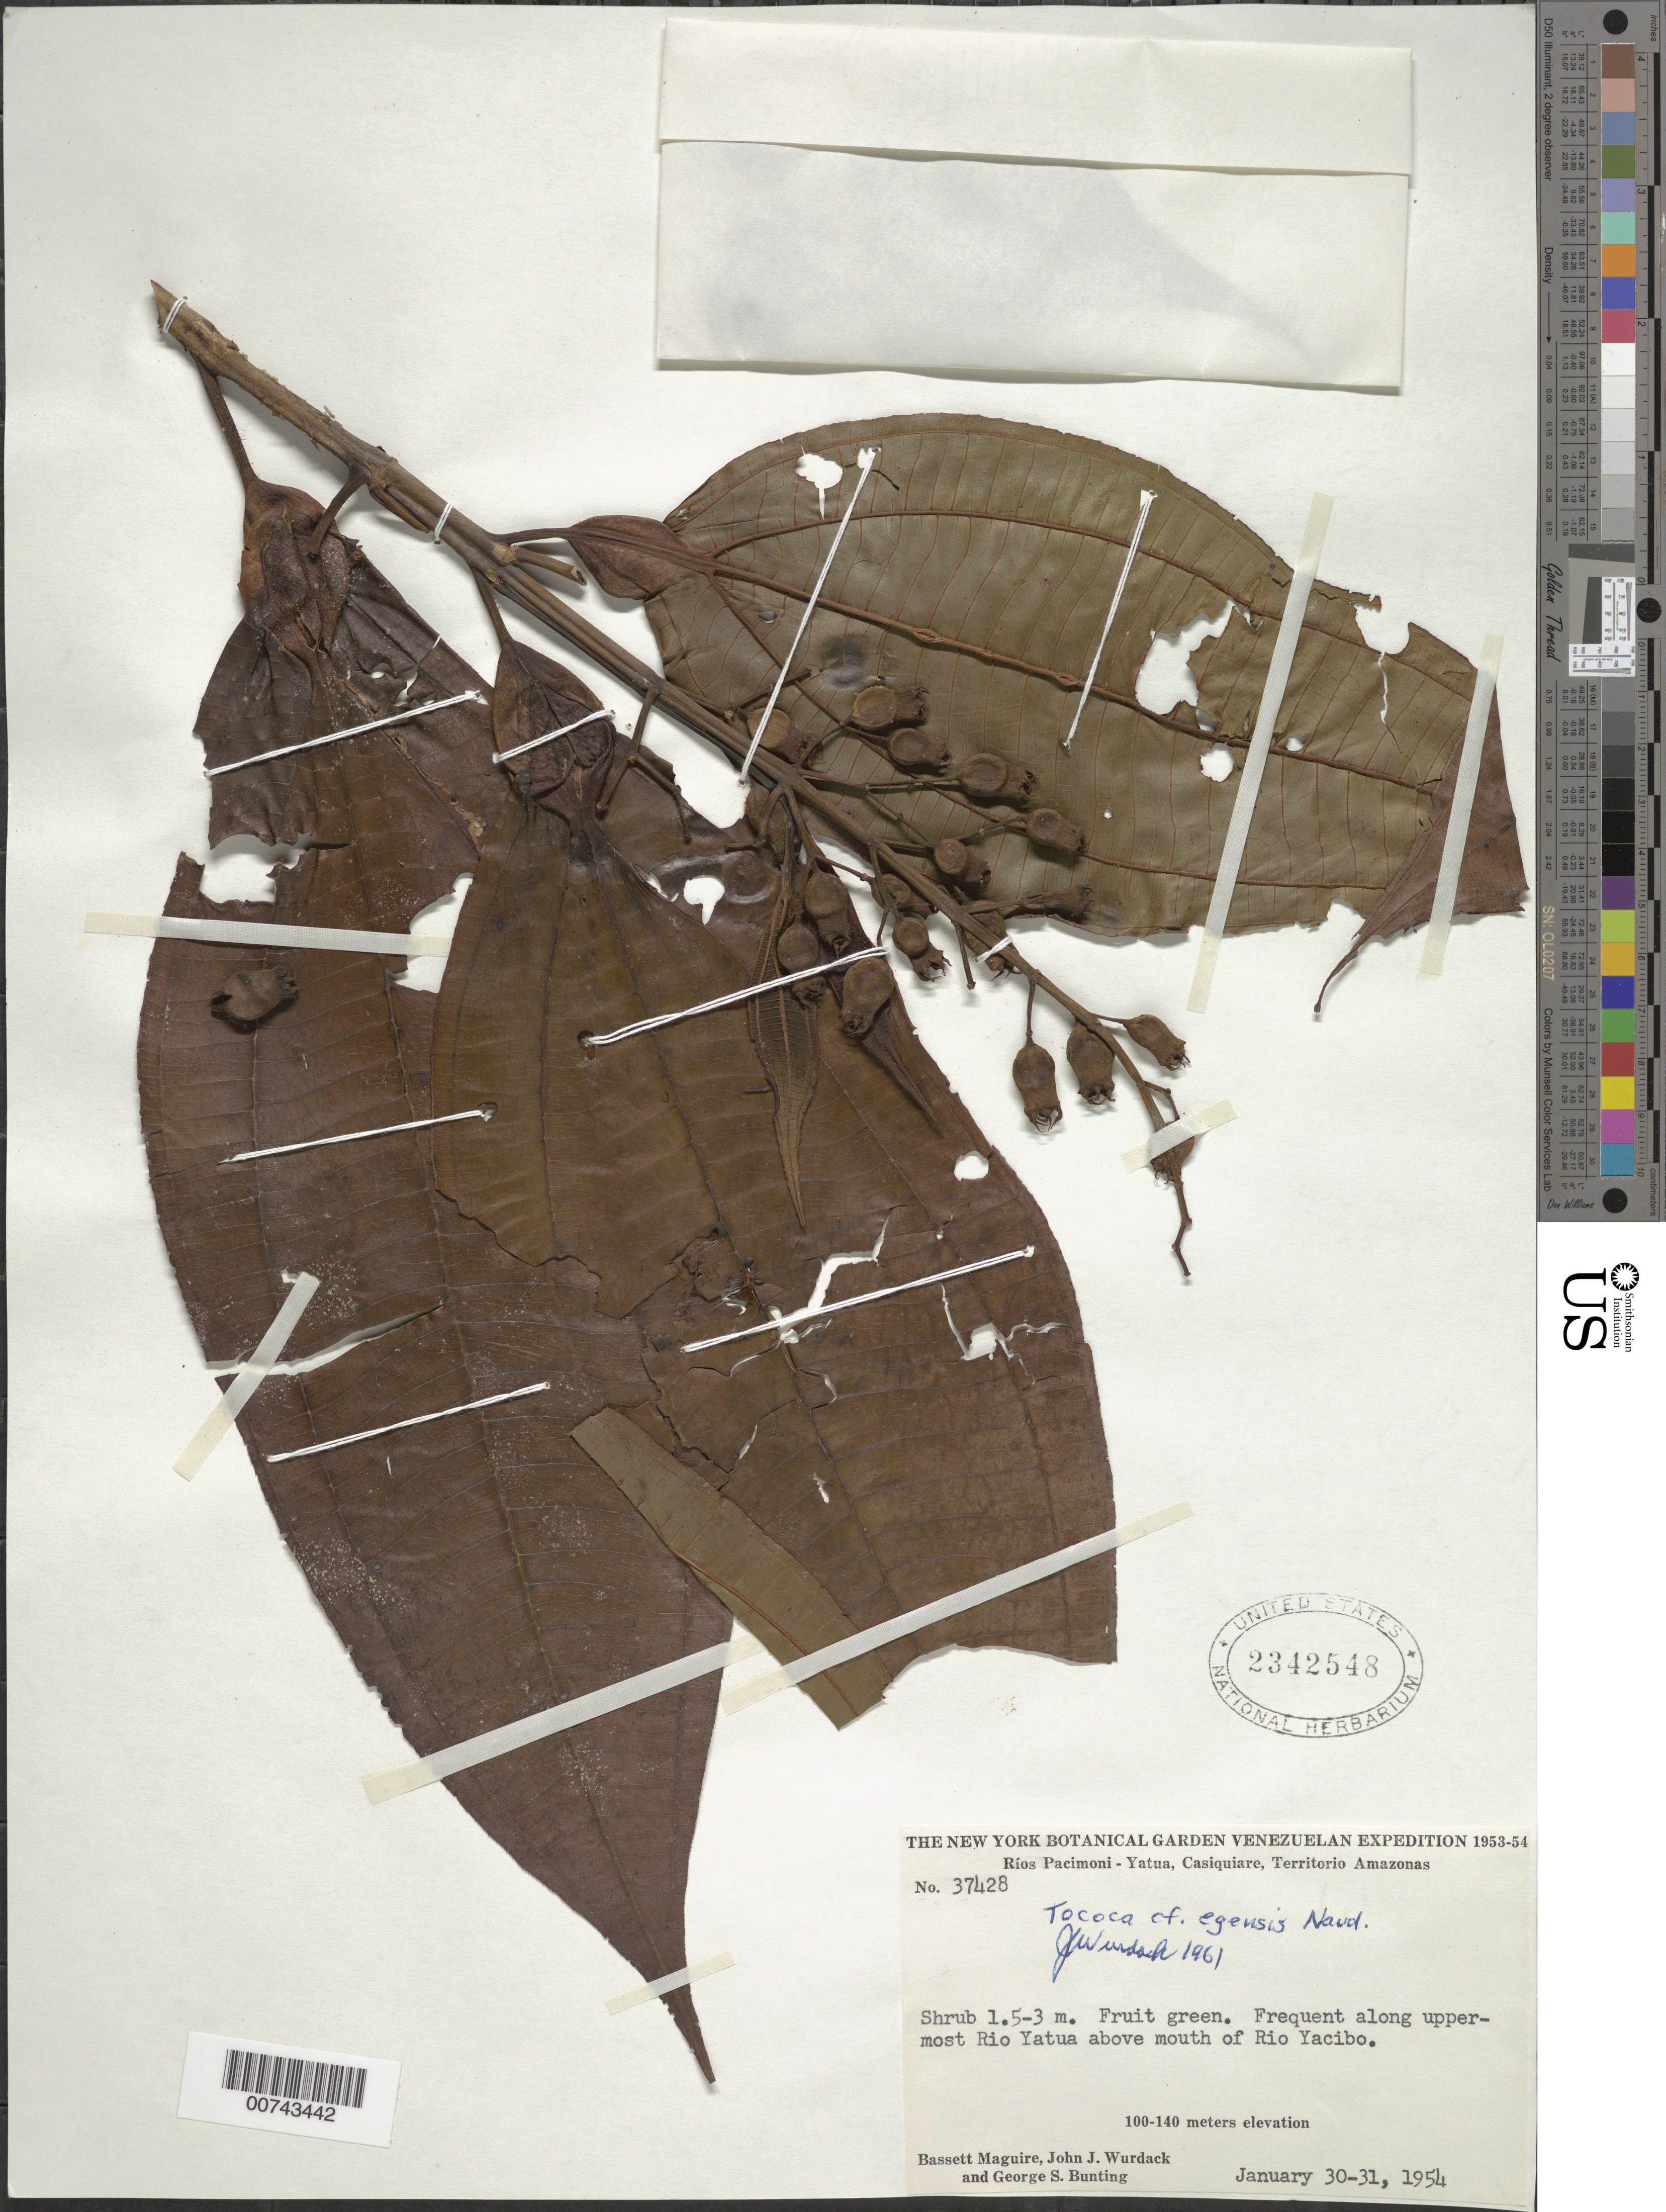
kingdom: Plantae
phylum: Tracheophyta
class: Magnoliopsida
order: Myrtales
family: Melastomataceae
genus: Tococa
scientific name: Tococa coronata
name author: Benth.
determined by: Wurdack, John J., (US), US (UNITED STATES)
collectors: B. Maguire, J. J. Wurdack & G. S. Bunting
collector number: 37428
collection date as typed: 30-Jan-54 to 31-Jan-54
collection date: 1954-01-30/1954-01-31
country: Venezuela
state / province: Amazonas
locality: Ríos Pacimoni - Yatua, Casiquiare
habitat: Along upper-most Rio Yatua above mouth of Rio Yacibo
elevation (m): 100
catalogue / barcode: US 2342548